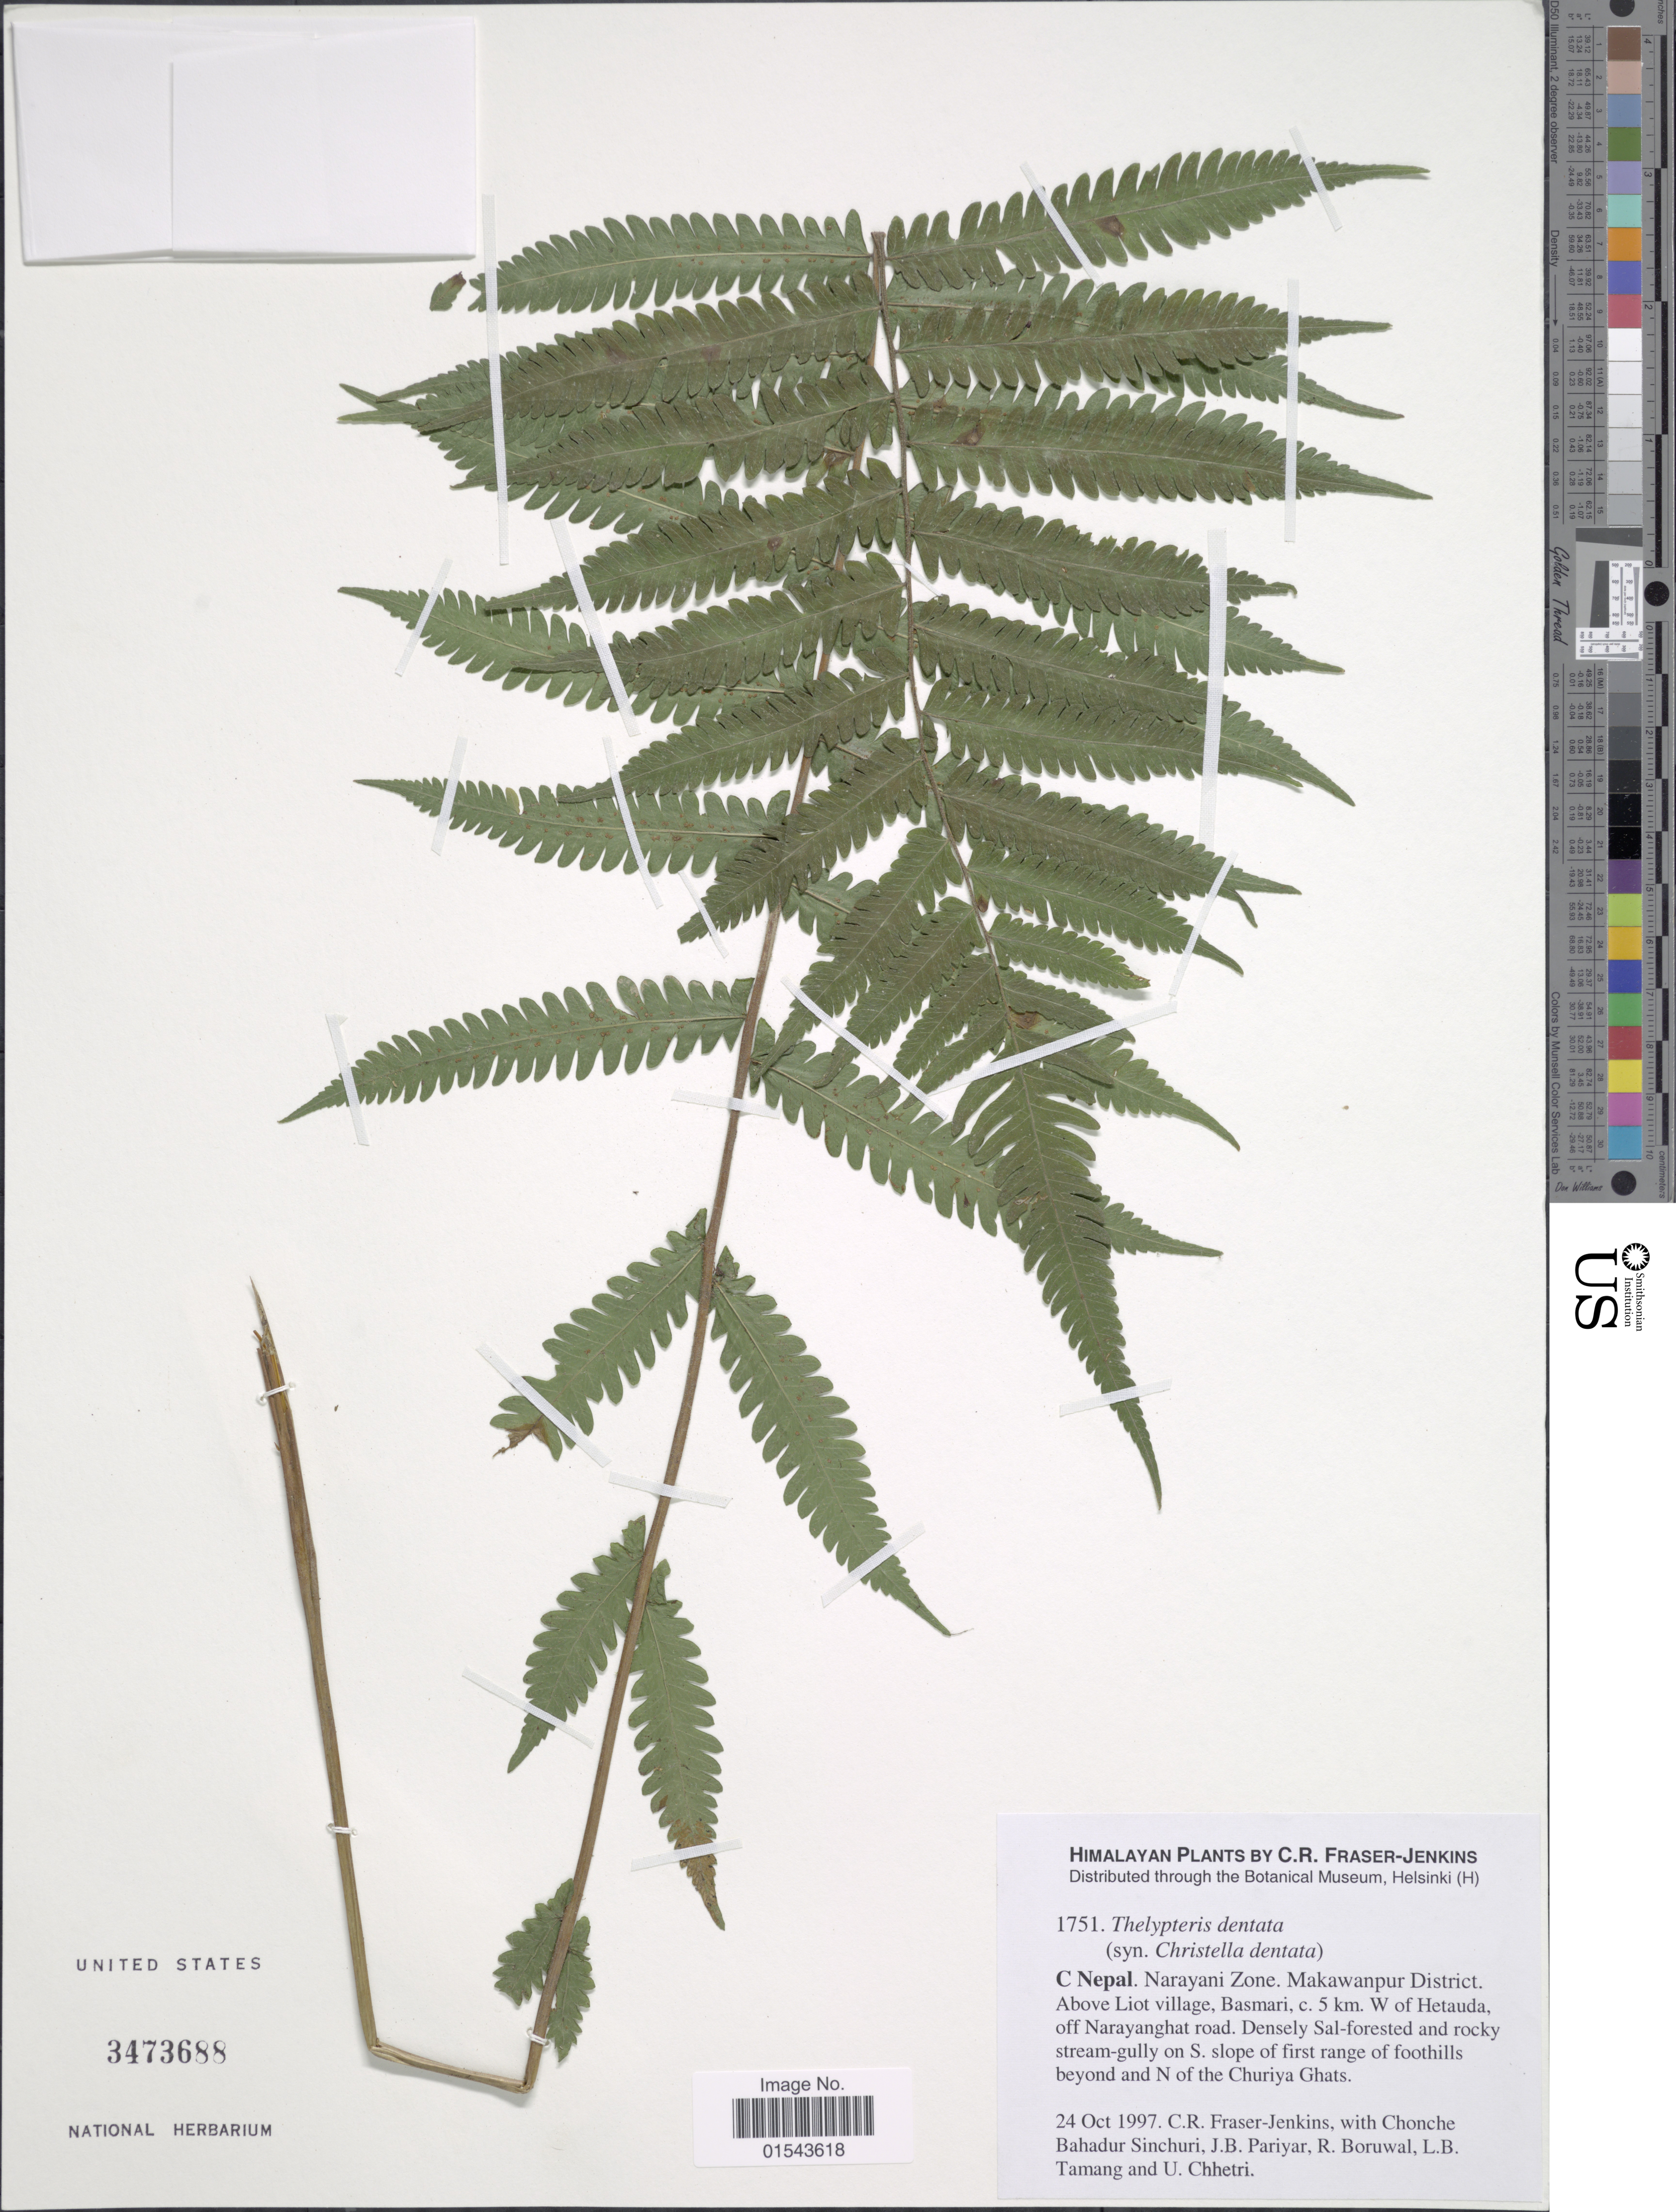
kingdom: Plantae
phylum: Tracheophyta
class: Polypodiopsida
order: Polypodiales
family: Thelypteridaceae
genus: Christella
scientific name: Christella dentata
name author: (Forssk.) Brownsey & Jermy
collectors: C. R. Fraser-Jenkins, C. Sinchuri, J. Pariyar, R. Boruwal & et al.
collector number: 1751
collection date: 1997-10-24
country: Nepal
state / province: Narayani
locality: C Nepal. Narayni Zone. Makawanpur District. Above Liot village, Basmari, 5 km W of Hetauda, off Narayanghat road. Densely Sal-forested and rocky stream-gully on S. slope of first range of foothills beyond and N of the Churiya Ghats. Himalaya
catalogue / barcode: US 3473688